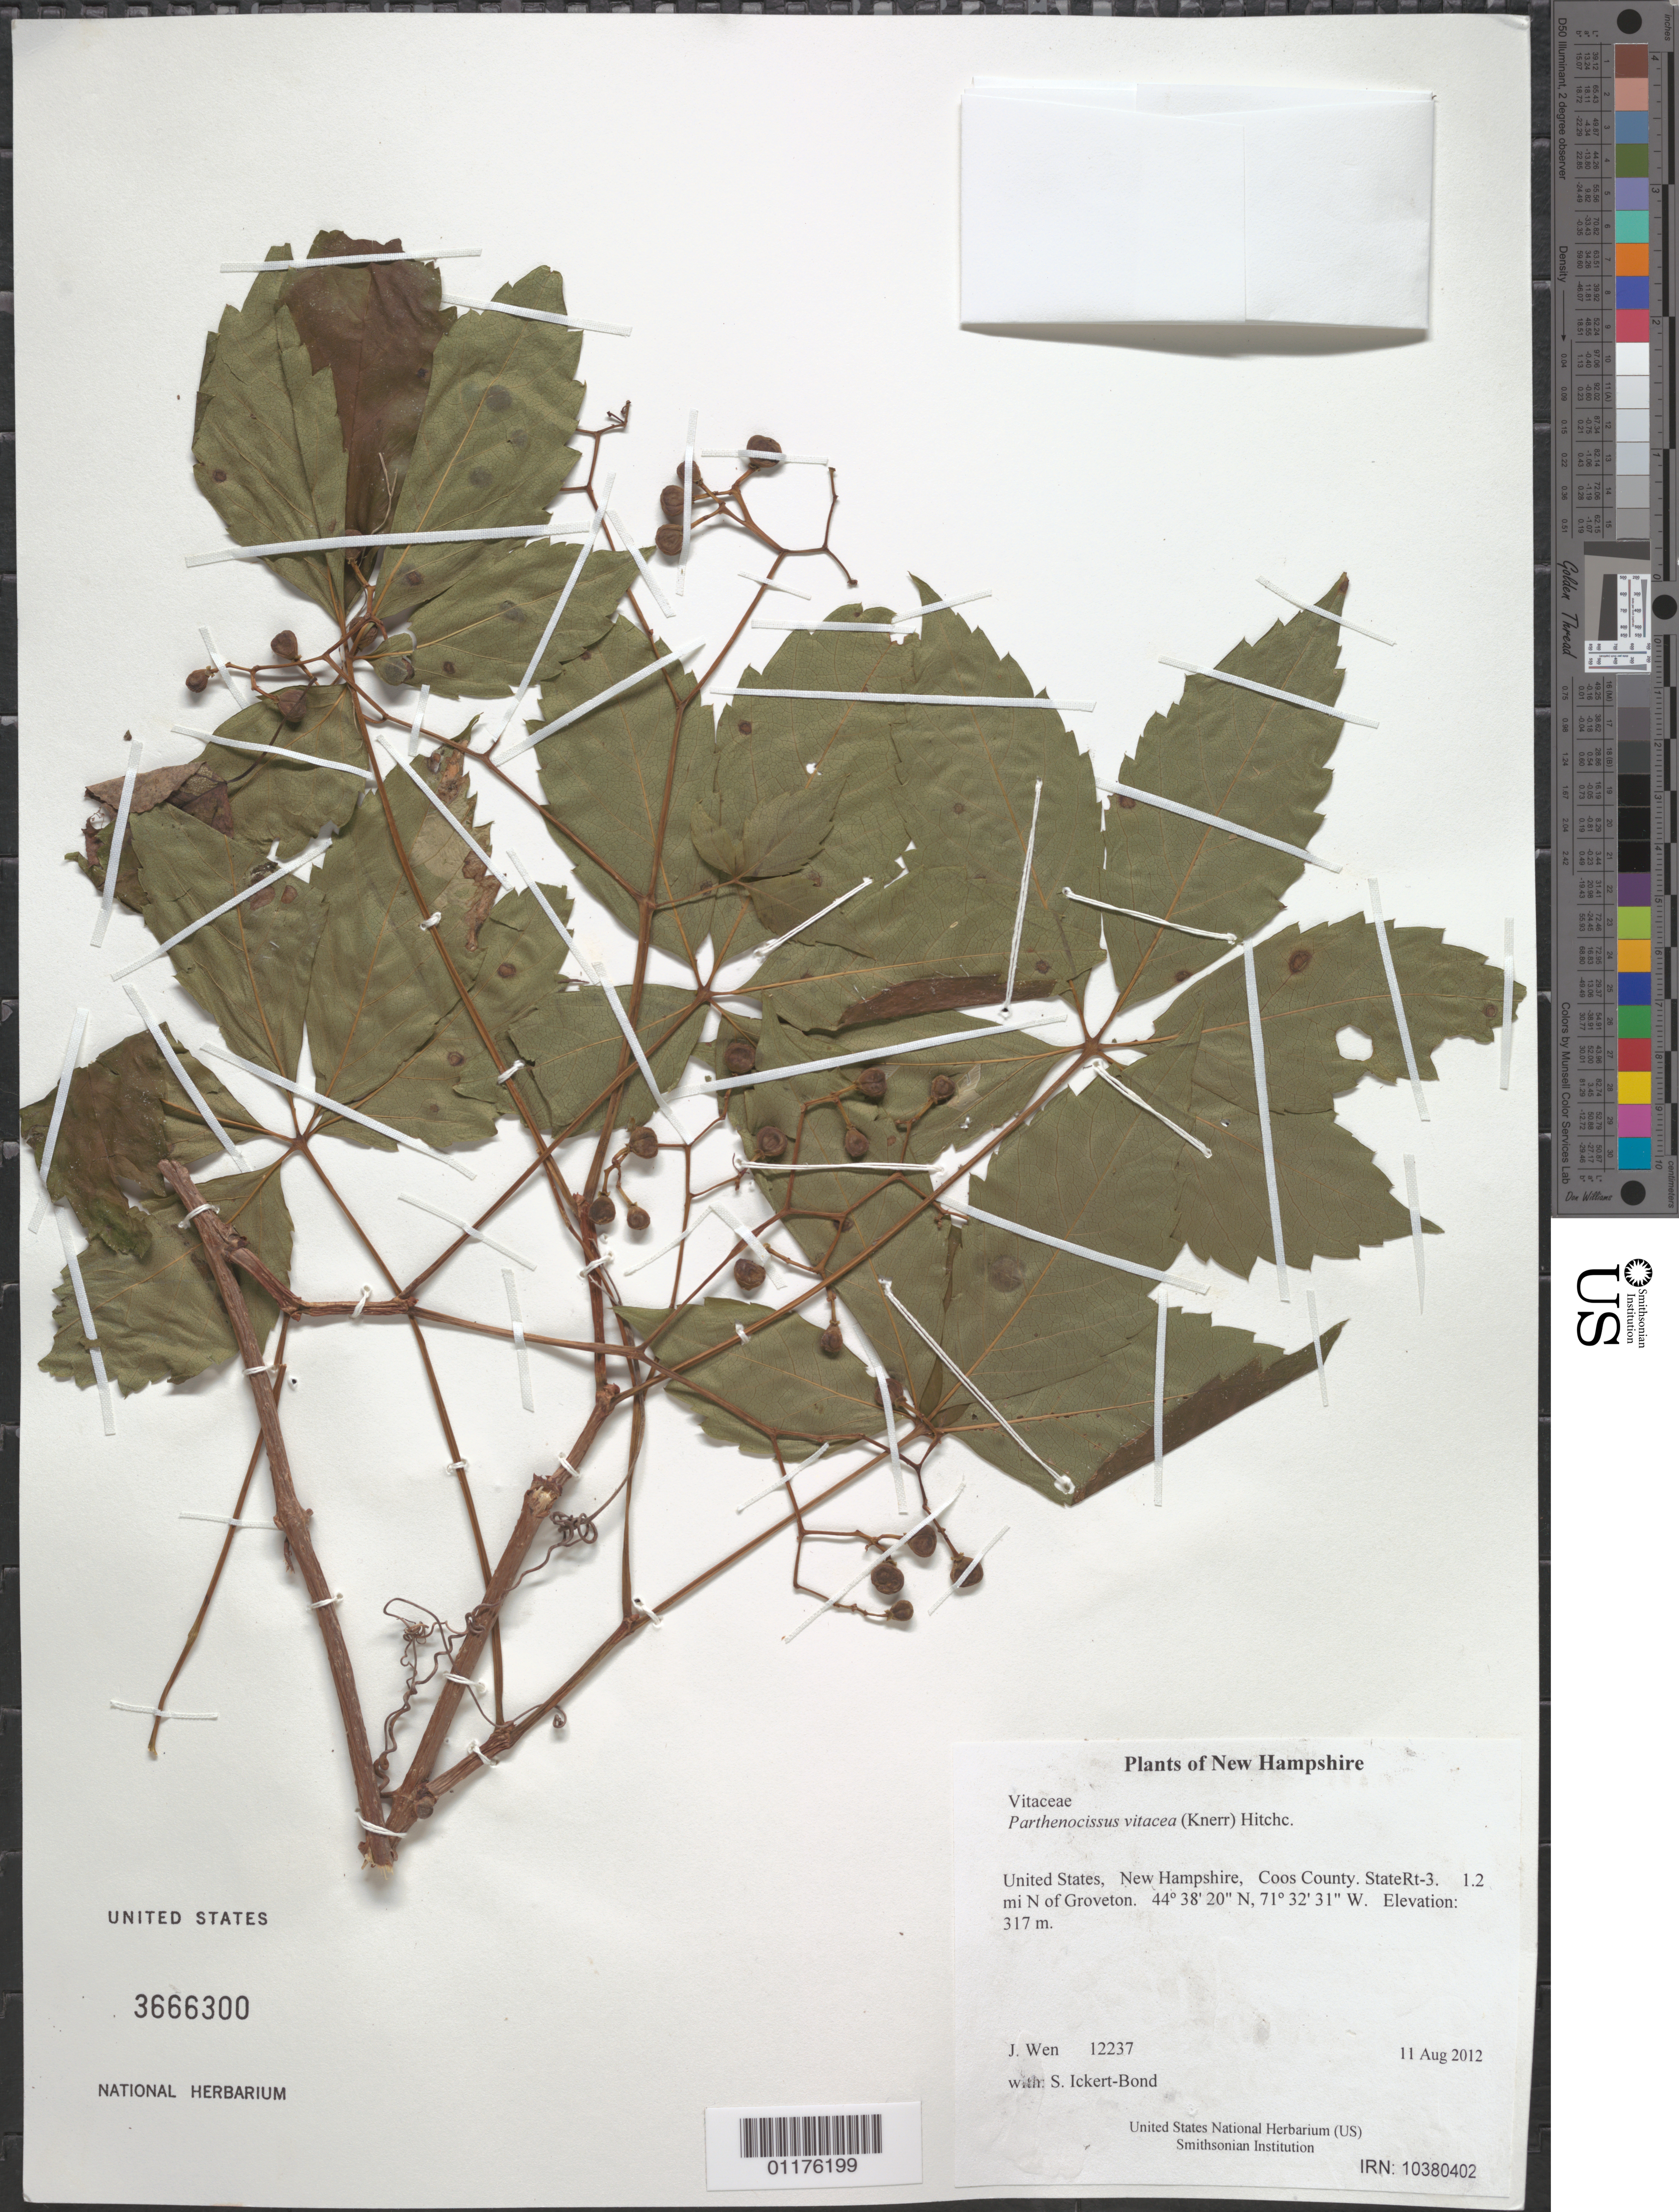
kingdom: Plantae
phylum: Tracheophyta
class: Magnoliopsida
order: Vitales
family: Vitaceae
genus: Parthenocissus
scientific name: Parthenocissus vitacea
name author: (Knerr) Hitchc.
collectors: J. Wen & S. Ickert-Bond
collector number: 12237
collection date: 2012-08-11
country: United States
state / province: New Hampshire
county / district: Coos County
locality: StateRt-3. 1.2 mi N of Groveton.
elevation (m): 317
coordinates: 44 38.336 N, 71 32.523 W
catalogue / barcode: US 3666300